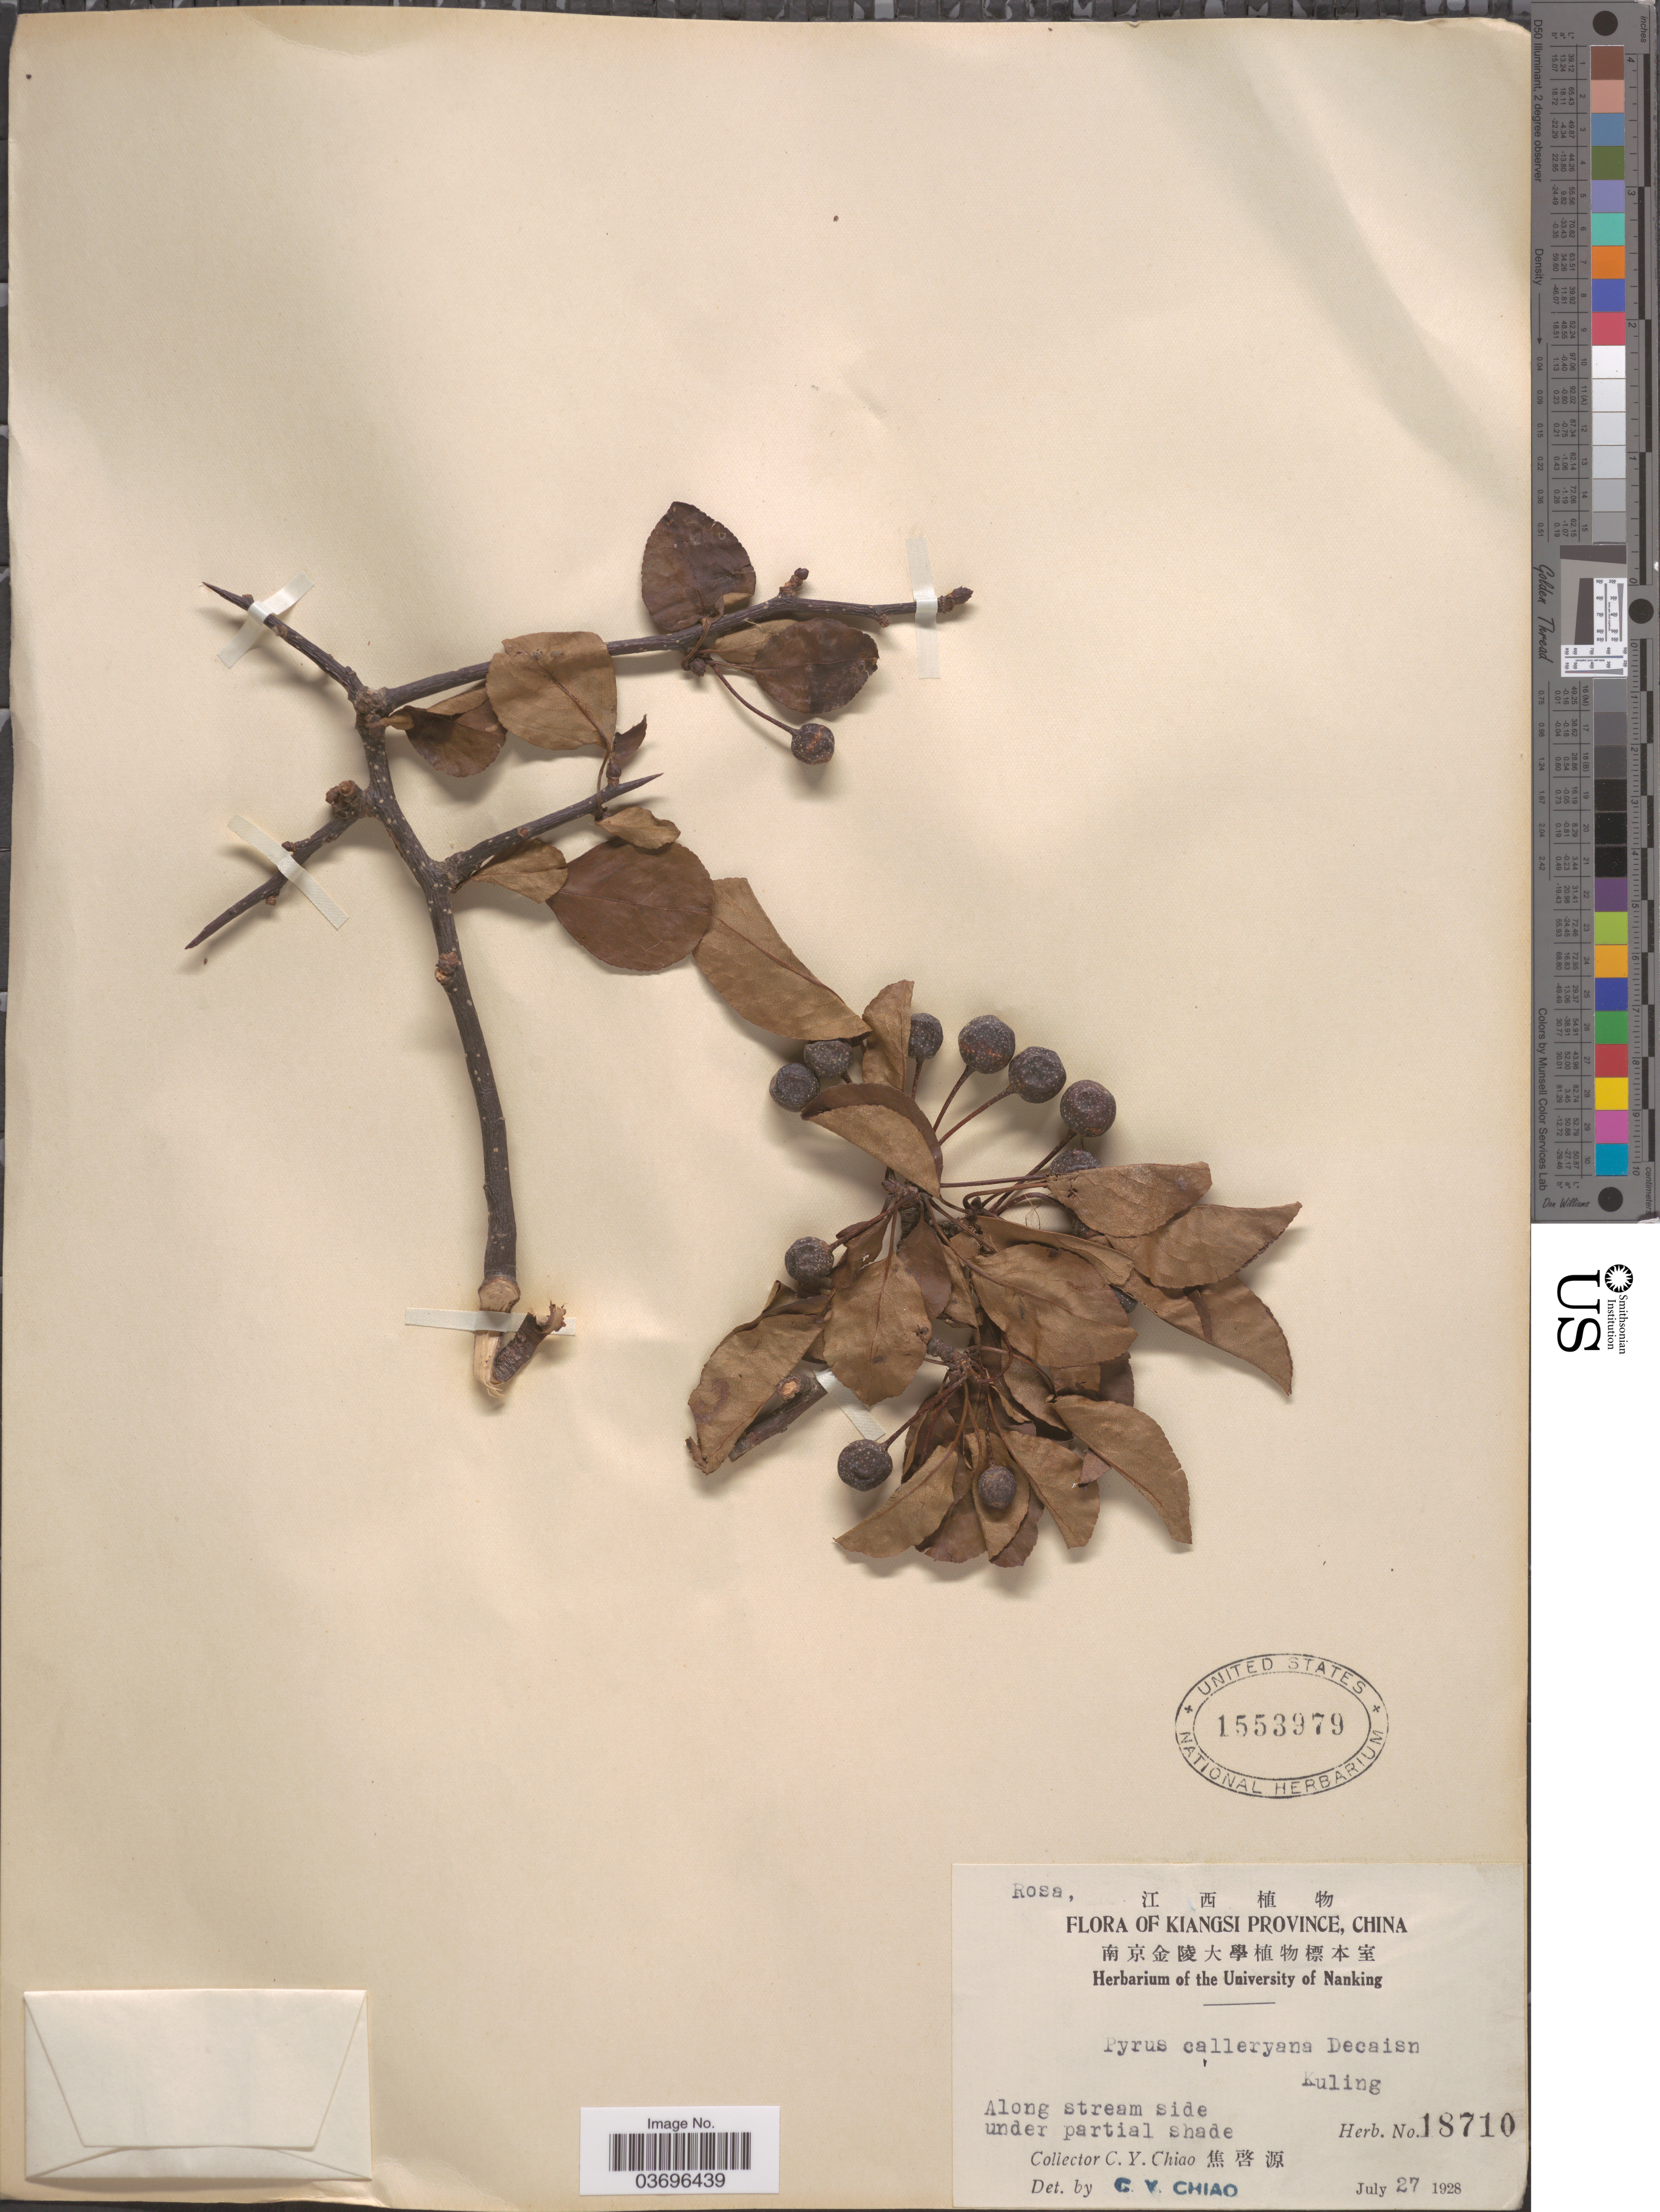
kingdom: Plantae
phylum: Tracheophyta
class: Magnoliopsida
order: Rosales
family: Rosaceae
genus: Pyrus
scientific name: Pyrus calleryana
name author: Decne.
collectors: C. Y. Chiao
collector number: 18710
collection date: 1928-07-27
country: China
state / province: Jiangxi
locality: Kiangsi Province. Kuling. Along stream side.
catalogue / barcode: US 1553979